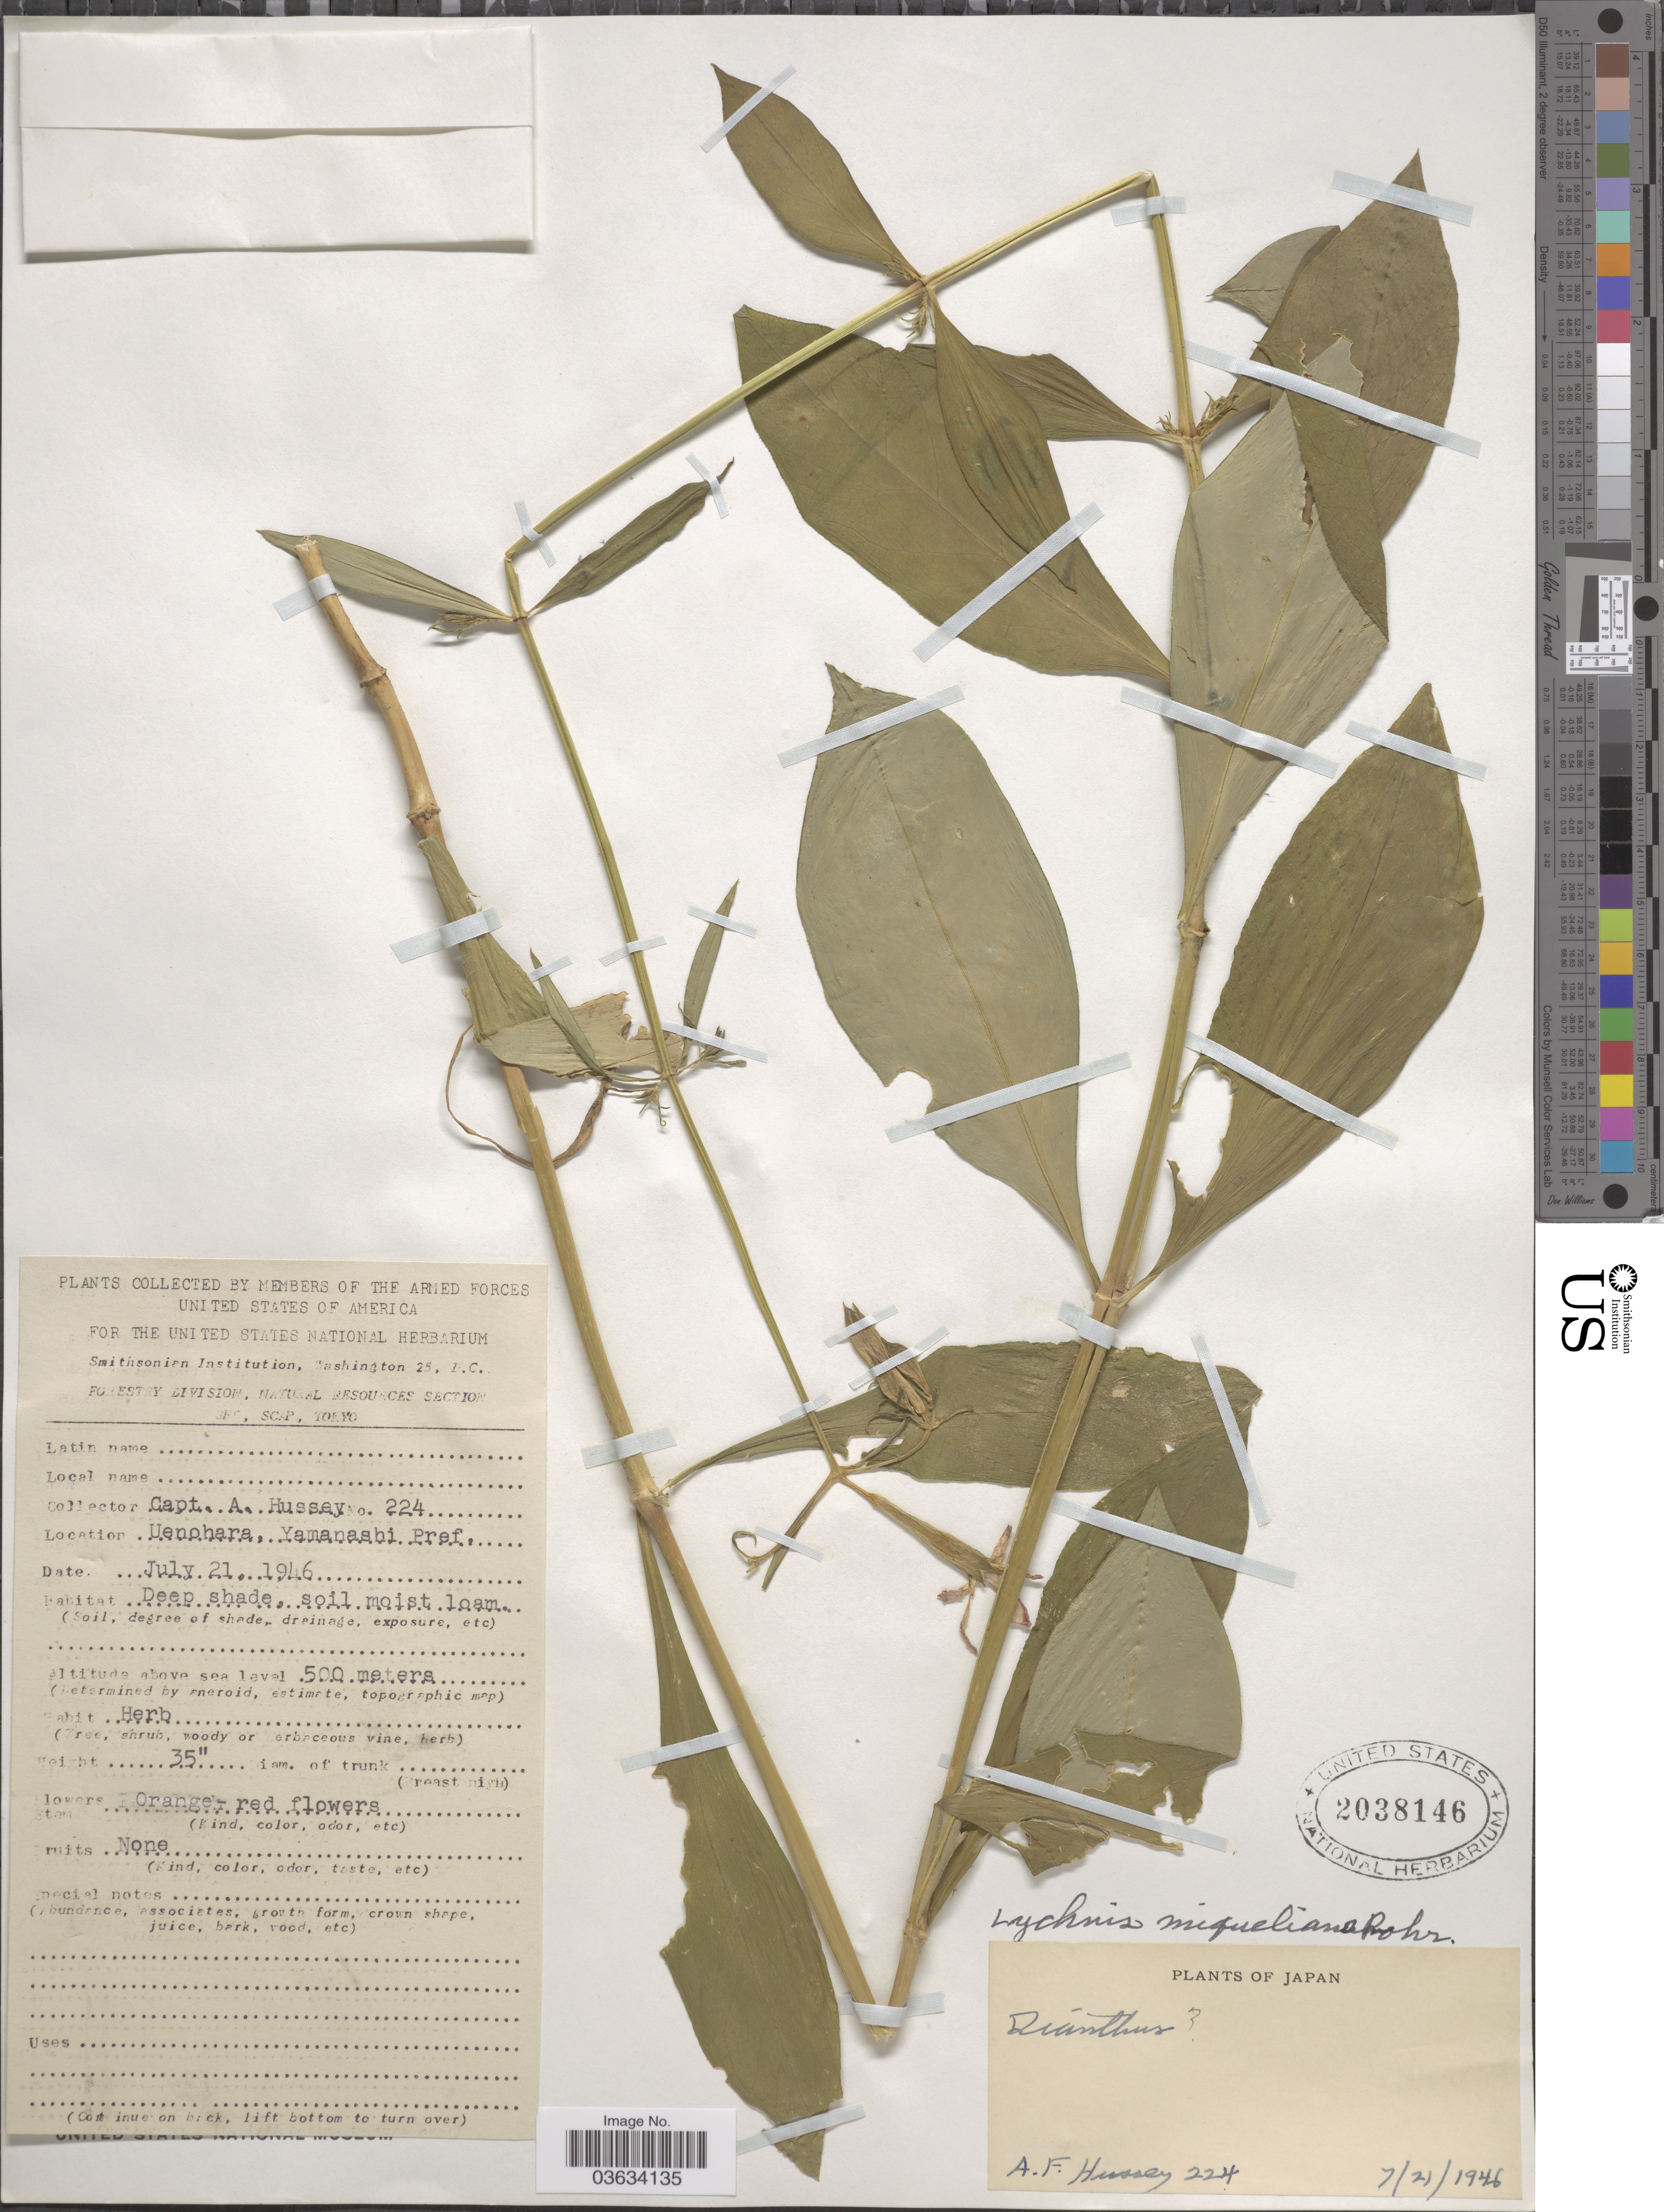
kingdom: Plantae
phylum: Tracheophyta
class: Magnoliopsida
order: Caryophyllales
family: Caryophyllaceae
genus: Silene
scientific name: Silene miqueliana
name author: (Rohrb. ex Franch. & Sav.) H. Ohashi & H. Nakai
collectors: A. Hussey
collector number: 224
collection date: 1946-07-21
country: Japan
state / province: Yamanasi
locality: Uenohara, Yamanashi Pref.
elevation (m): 500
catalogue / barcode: US 2038146